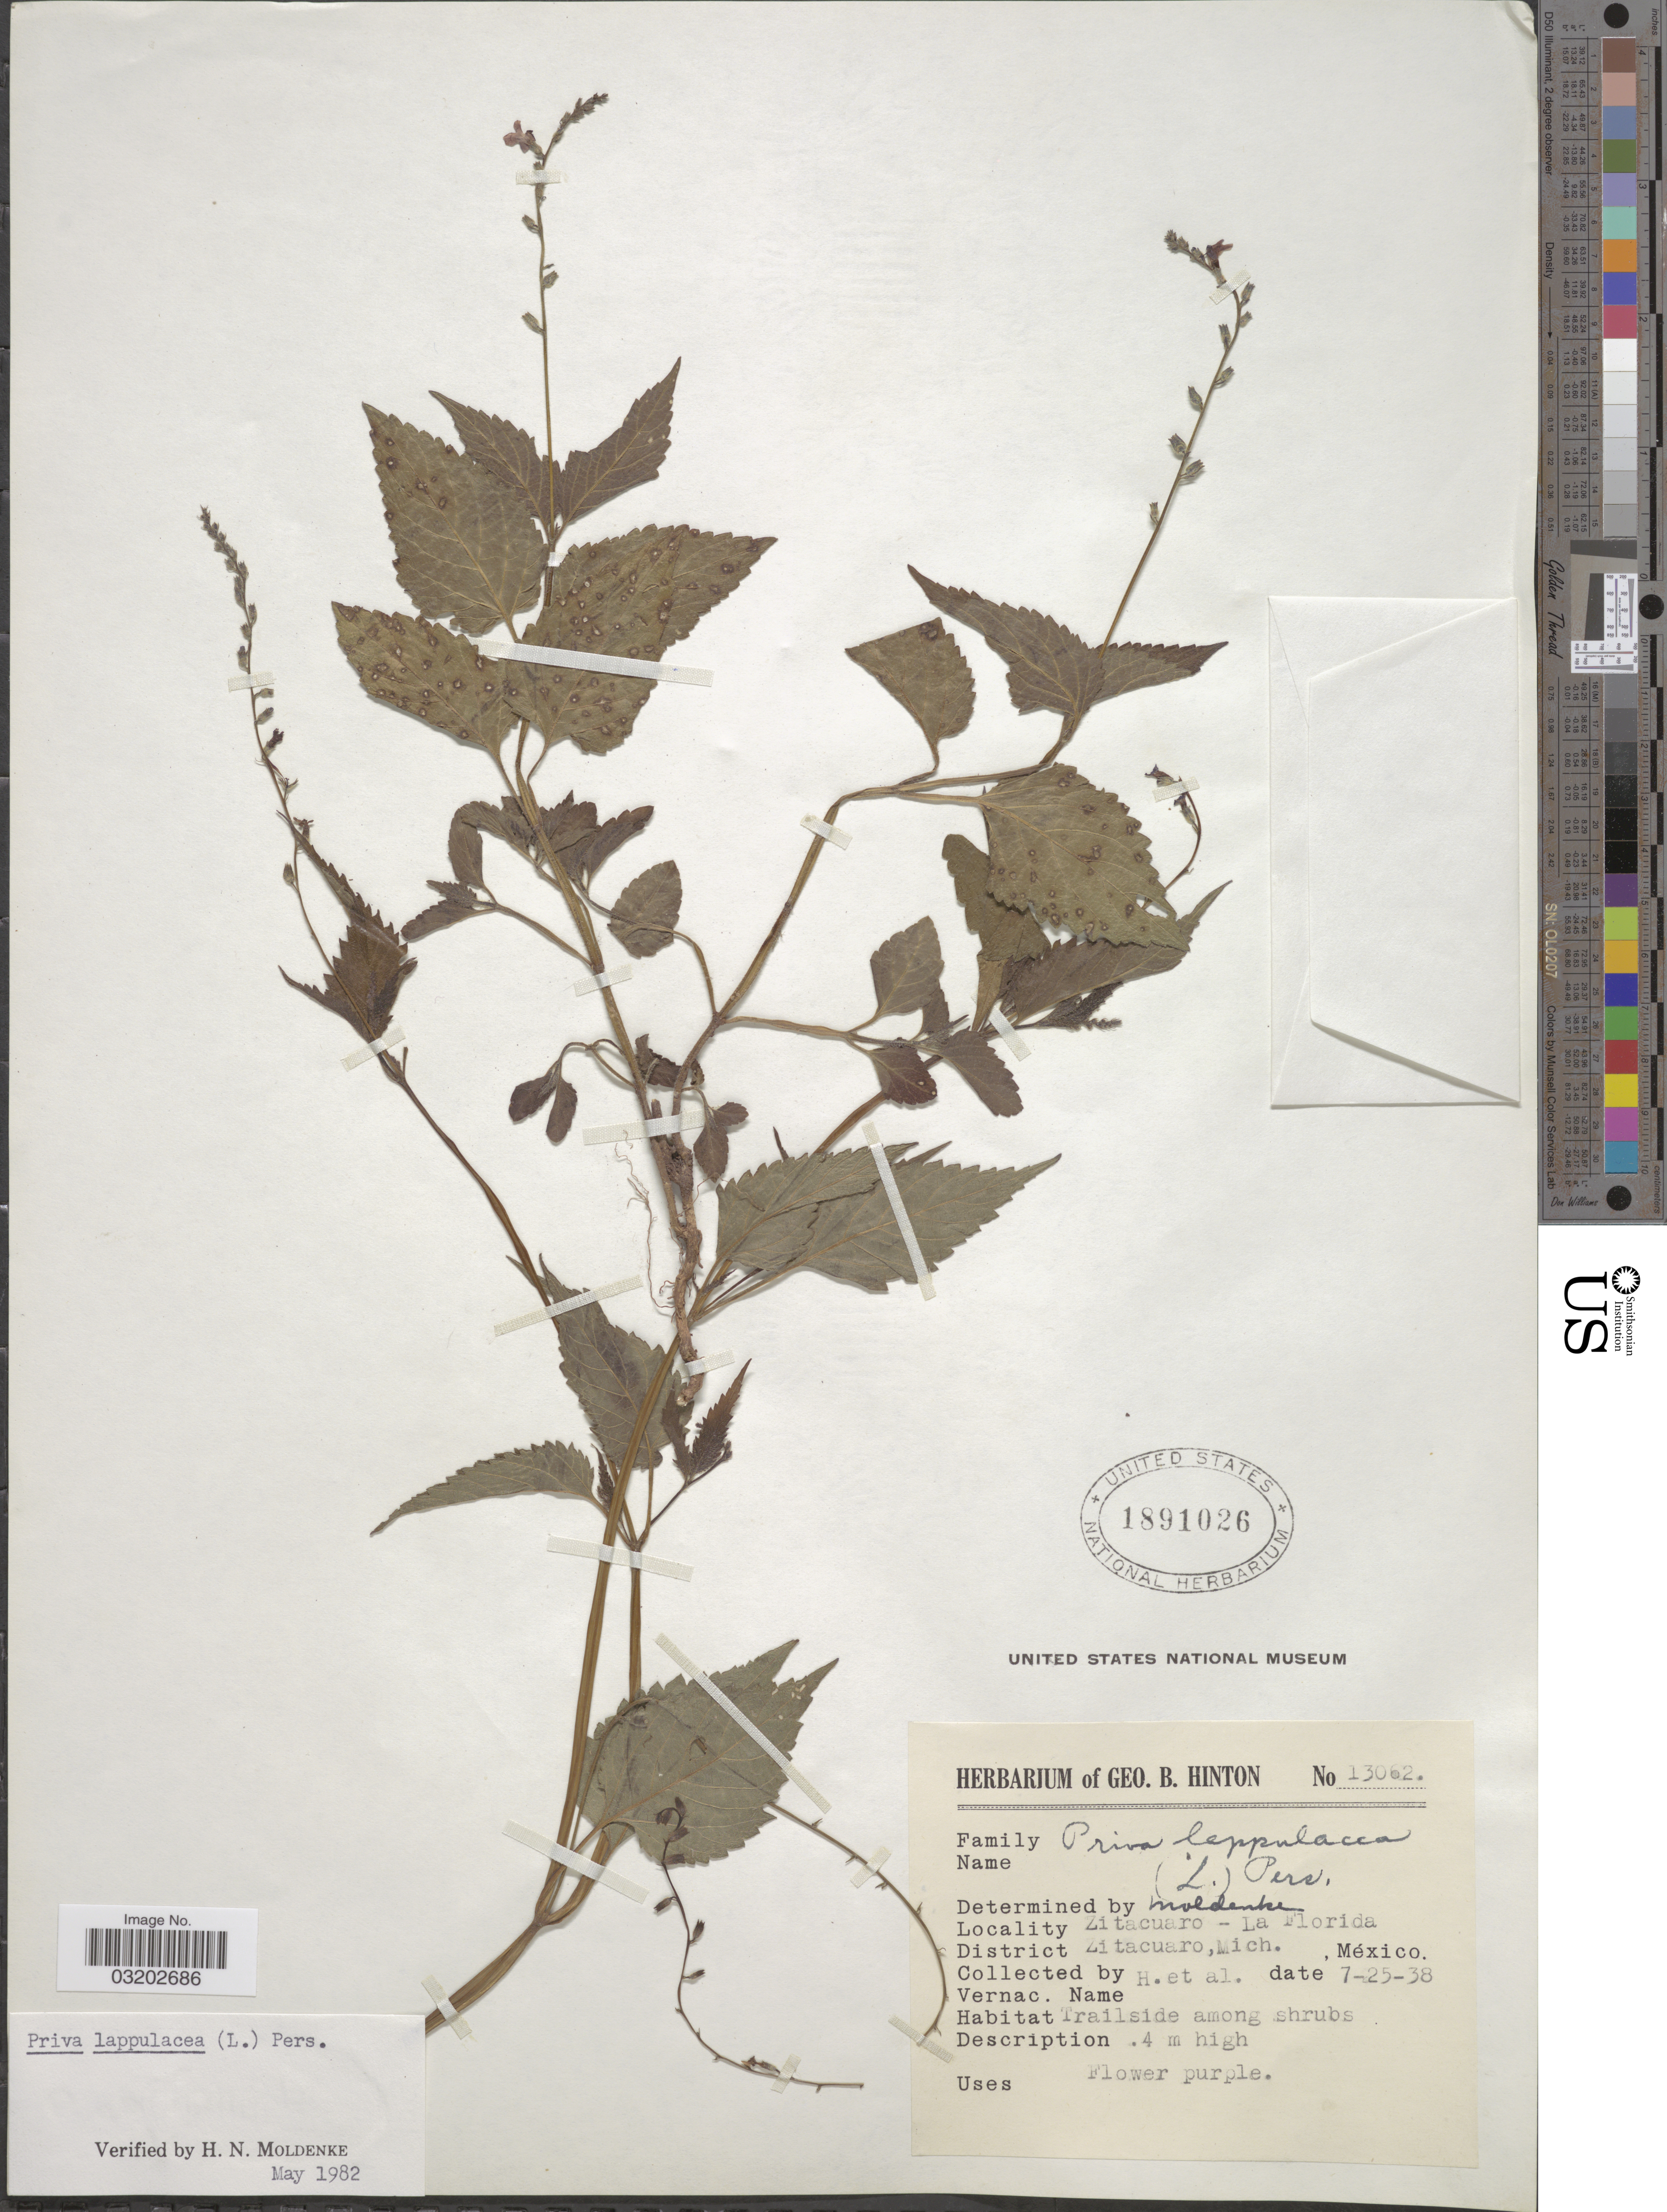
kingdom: Plantae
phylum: Tracheophyta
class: Magnoliopsida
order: Lamiales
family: Verbenaceae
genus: Priva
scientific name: Priva lappulacea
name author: (L.) Pers.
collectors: G. B. Hinton & et al.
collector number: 13062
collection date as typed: Transcribed d/m/y: 25/7/38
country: United States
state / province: Michigan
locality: Zitacuaro- La Florida. District Zitacuaro.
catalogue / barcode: US 1891026